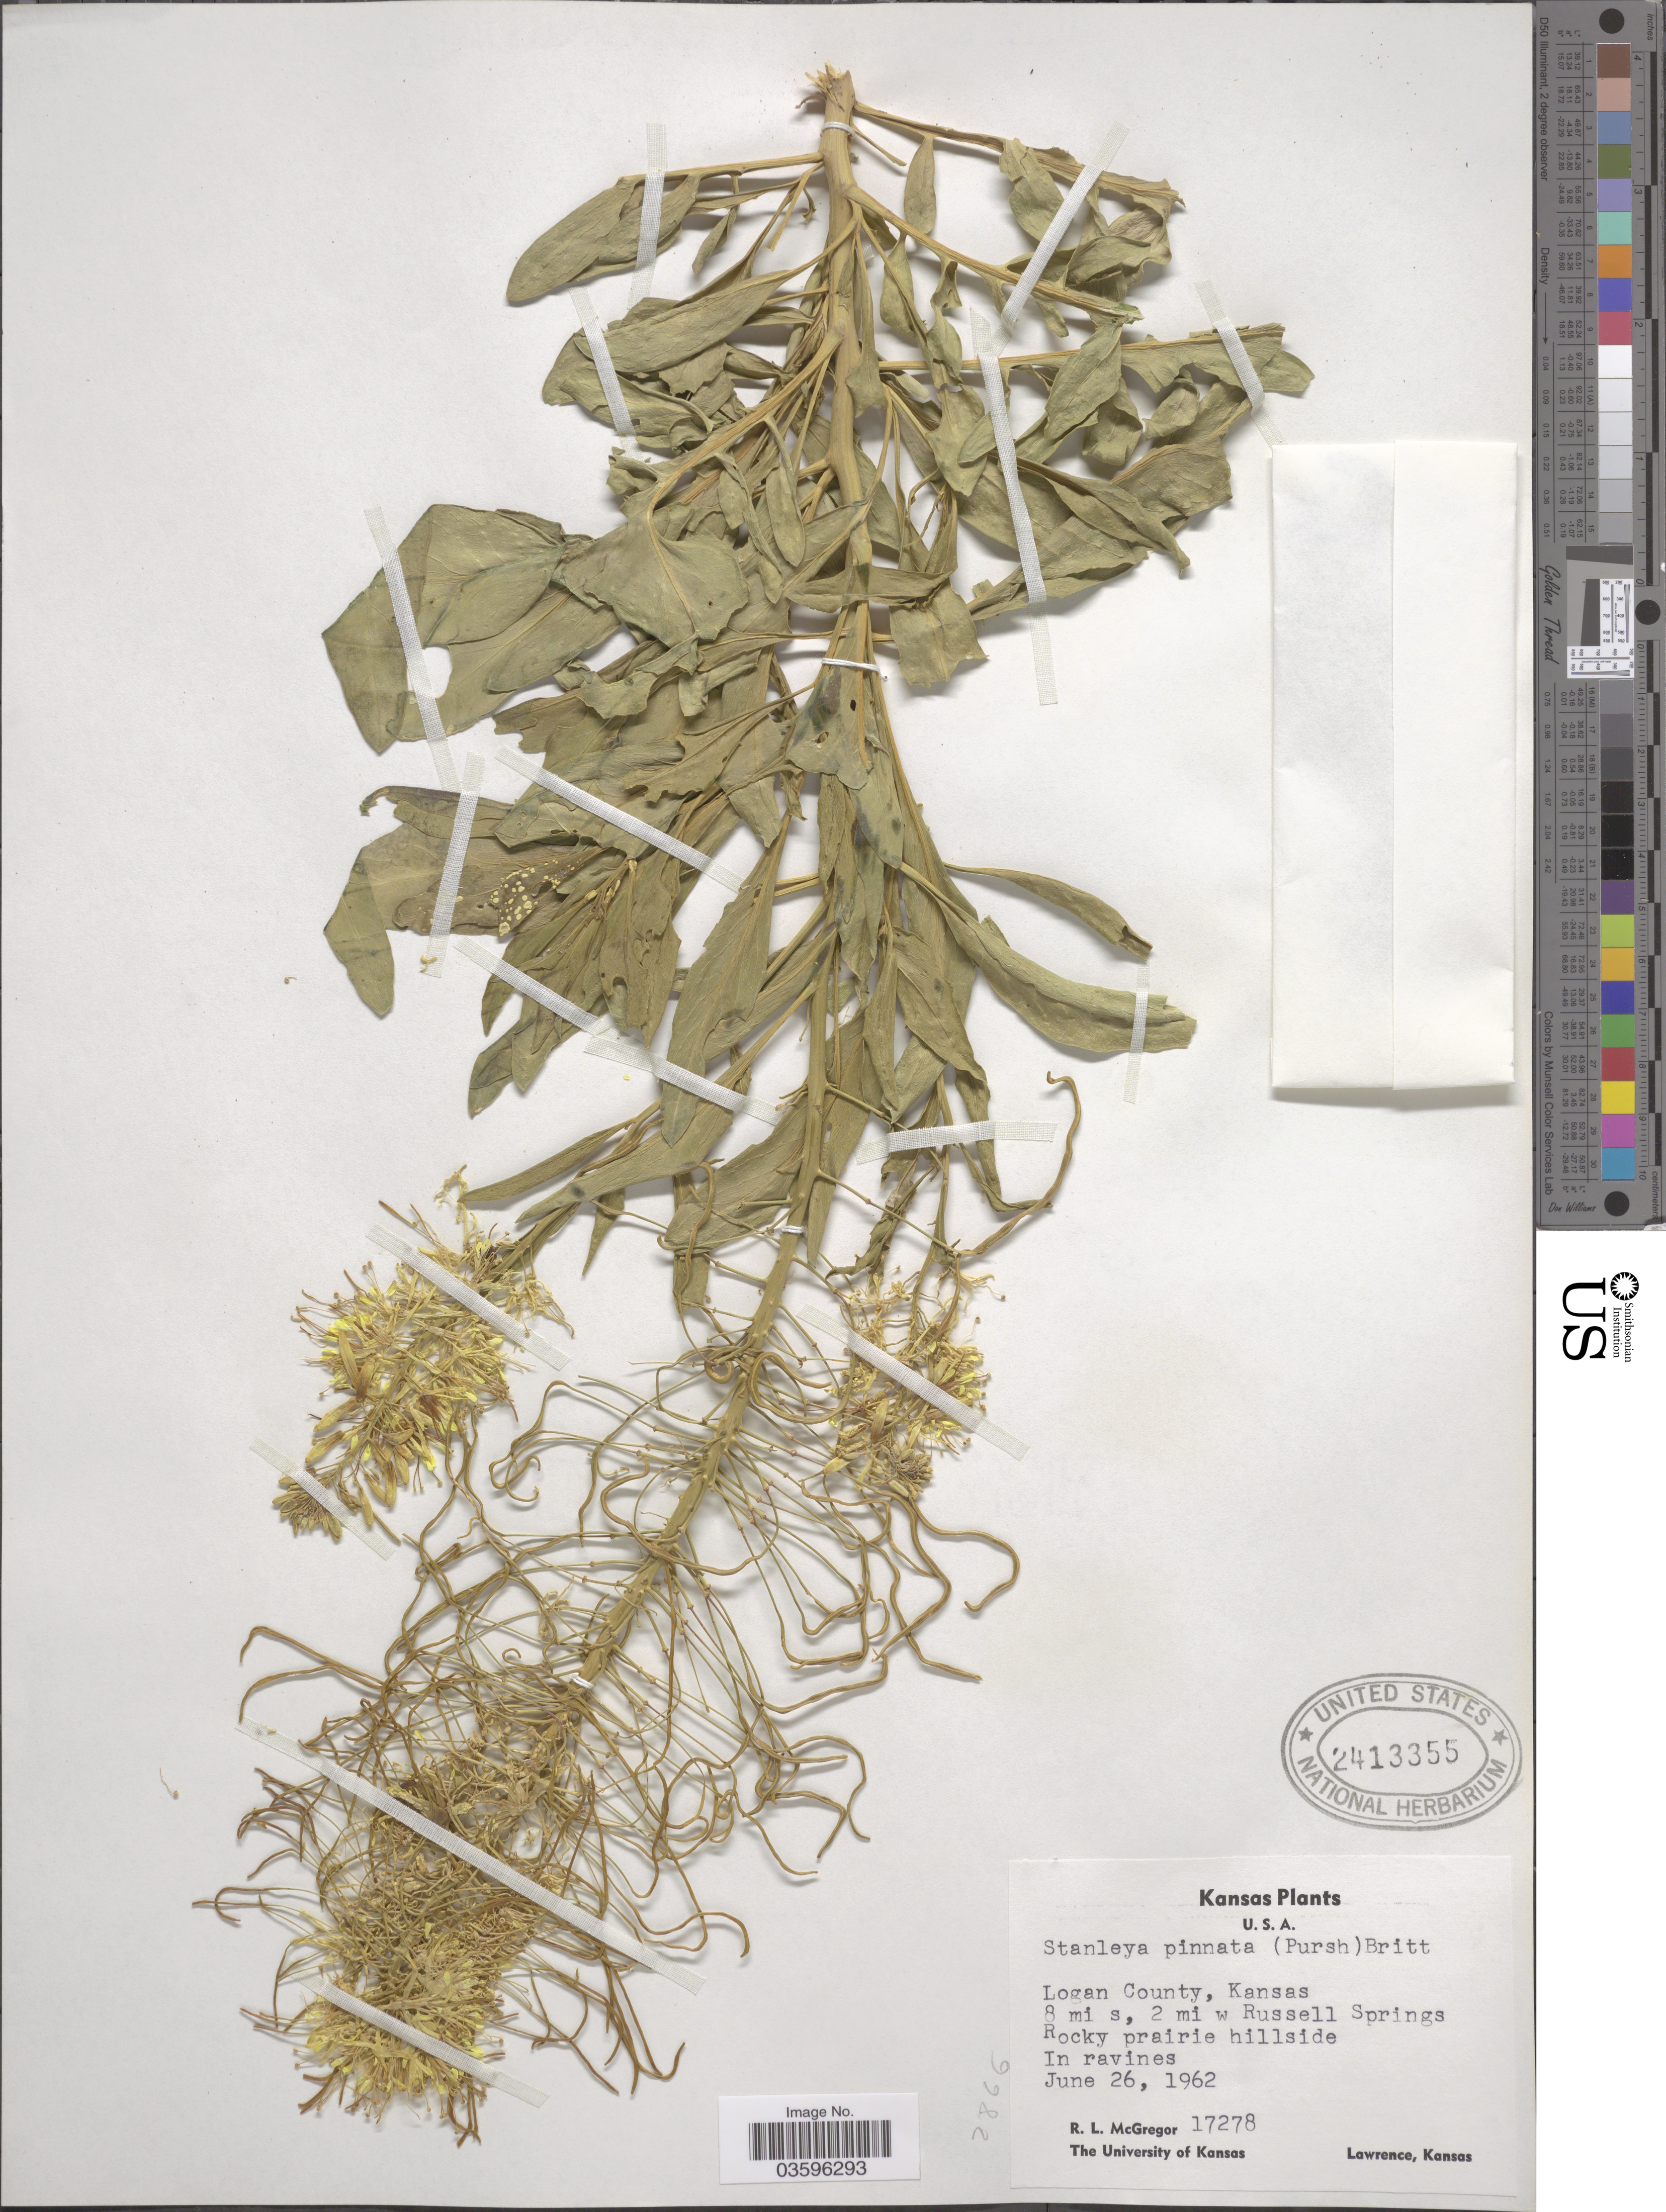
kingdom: Plantae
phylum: Tracheophyta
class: Magnoliopsida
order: Brassicales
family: Brassicaceae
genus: Stanleya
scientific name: Stanleya pinnata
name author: (Pursh) Britton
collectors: R. McGregor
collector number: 17278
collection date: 1962-06-26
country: United States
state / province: Kansas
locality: Logan County. 8 mi s, 2 mi w Russell Springs.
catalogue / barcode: US 2413355